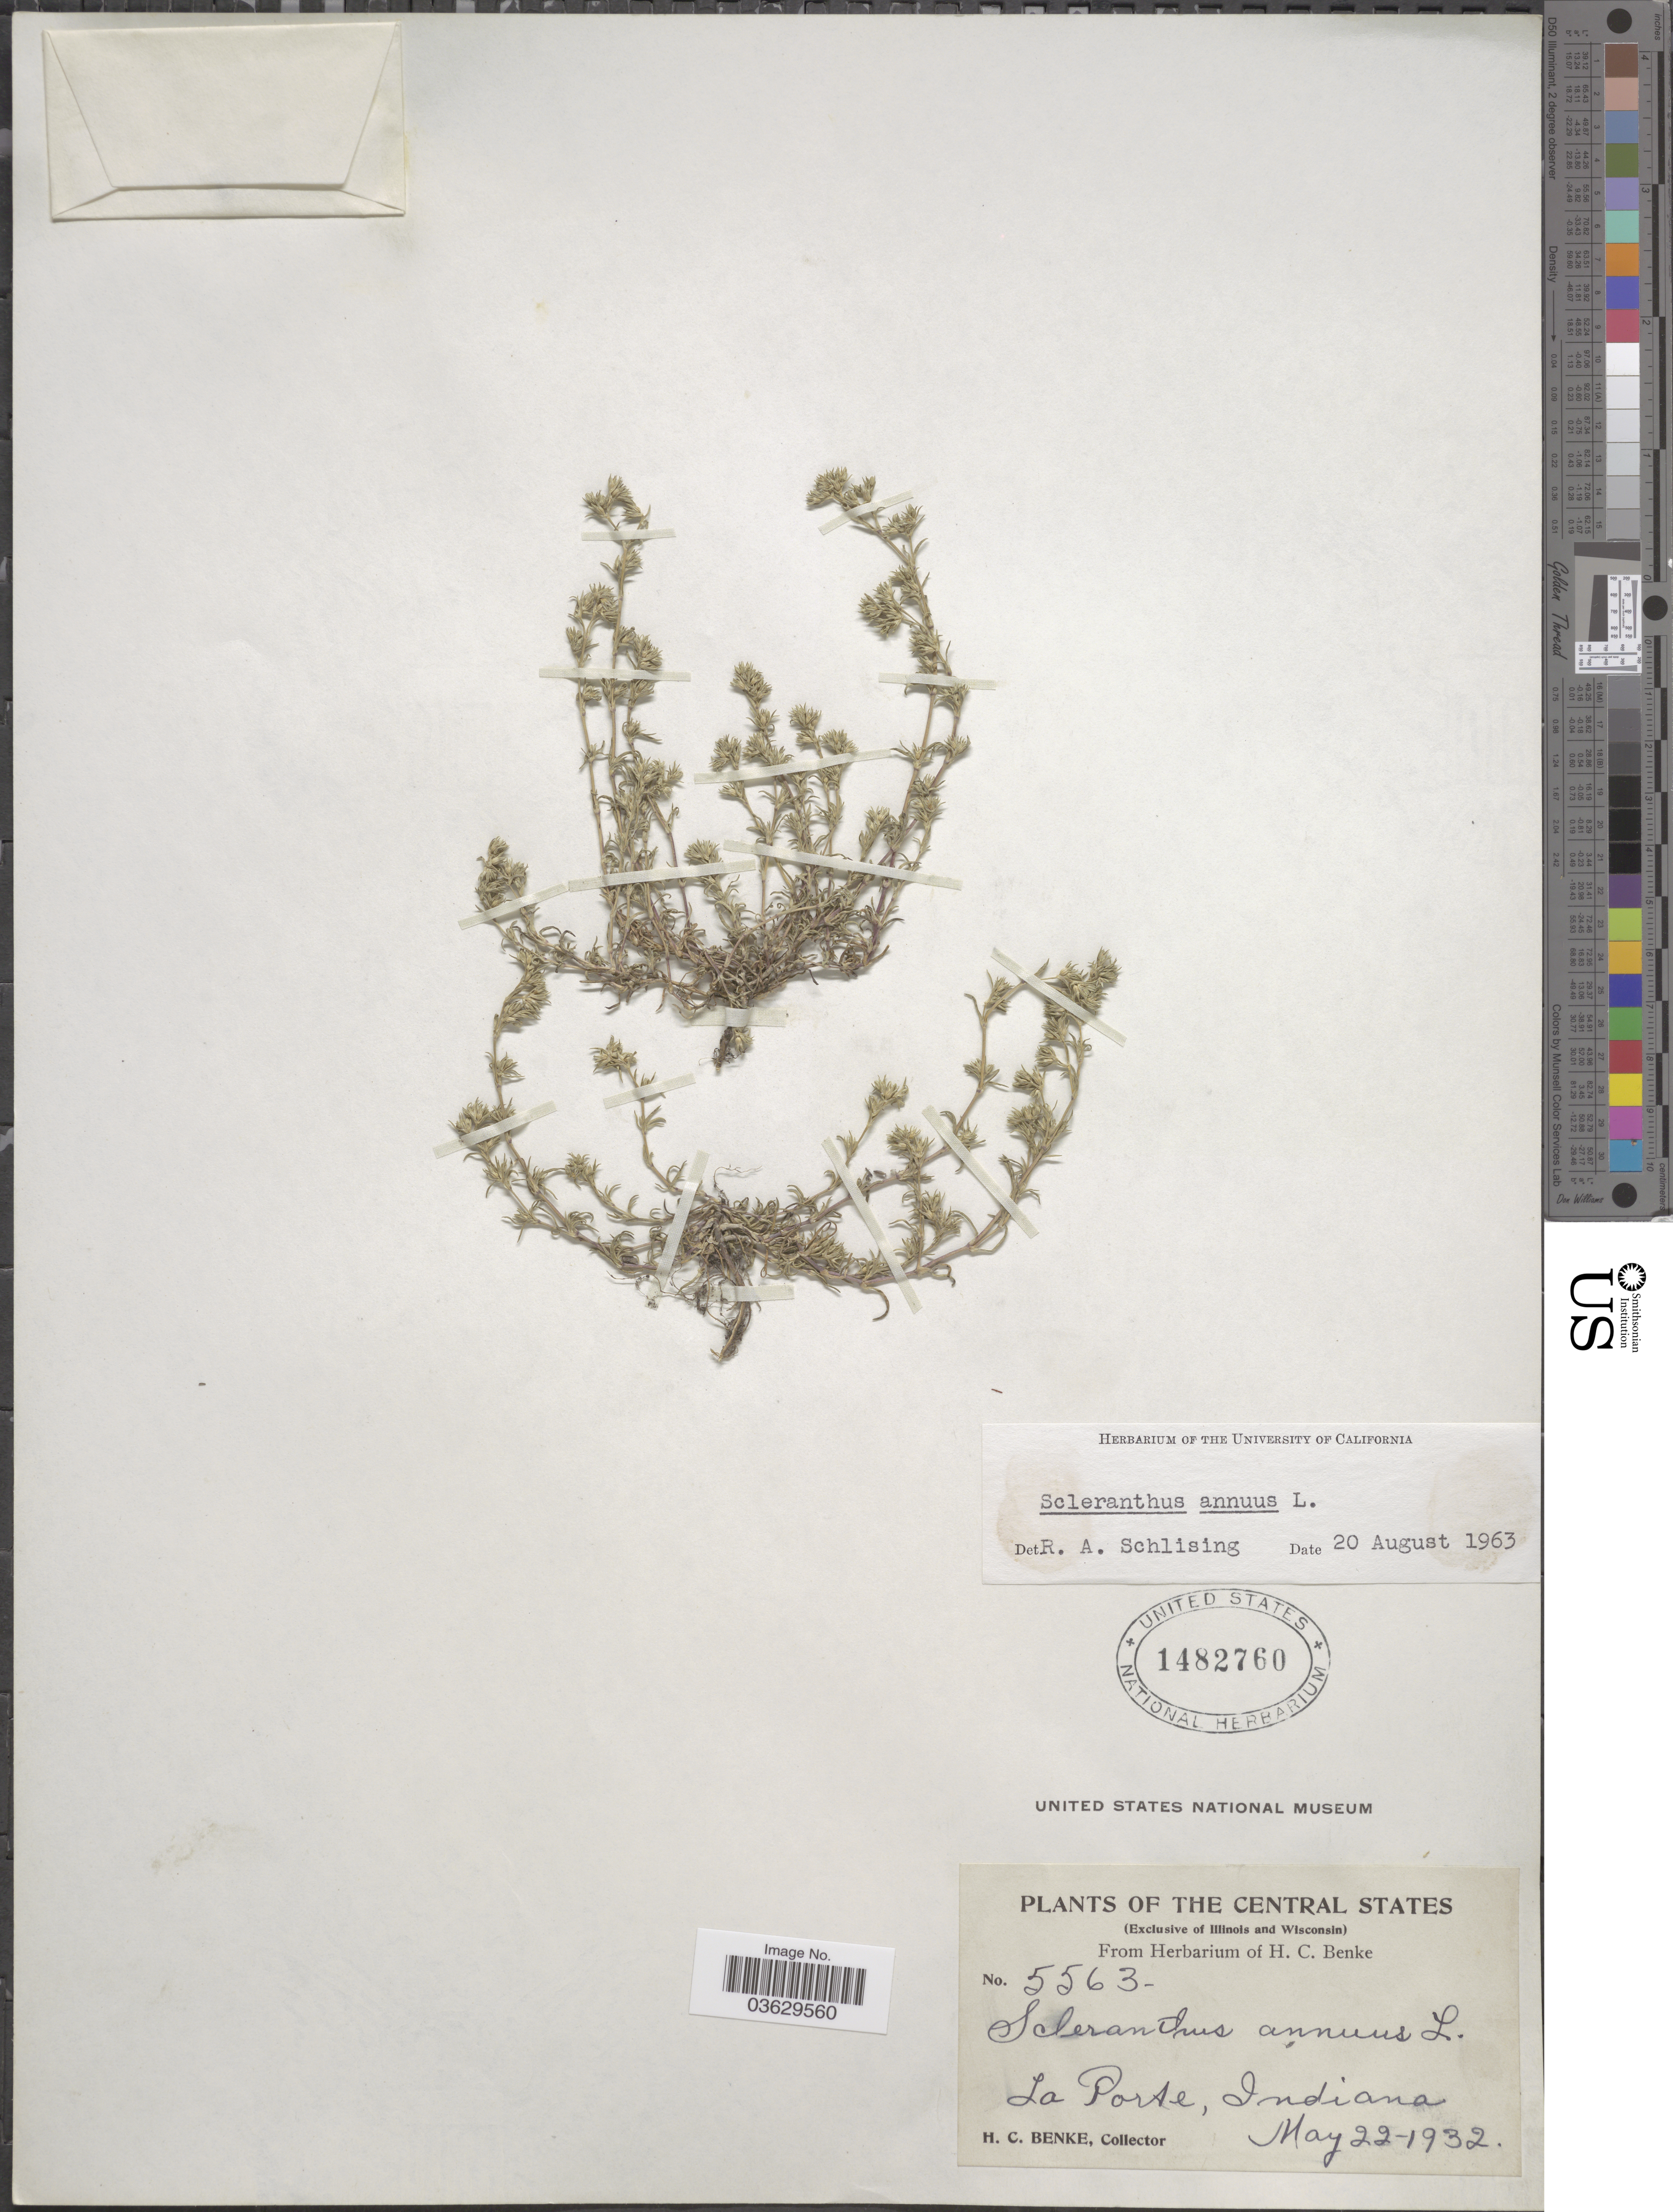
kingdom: Plantae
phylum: Tracheophyta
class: Magnoliopsida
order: Caryophyllales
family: Caryophyllaceae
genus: Scleranthus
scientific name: Scleranthus annuus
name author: L.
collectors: H. Benke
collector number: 5563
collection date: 1932-05-22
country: United States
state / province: Indiana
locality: The Central States. La Porte.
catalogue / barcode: US 1482760